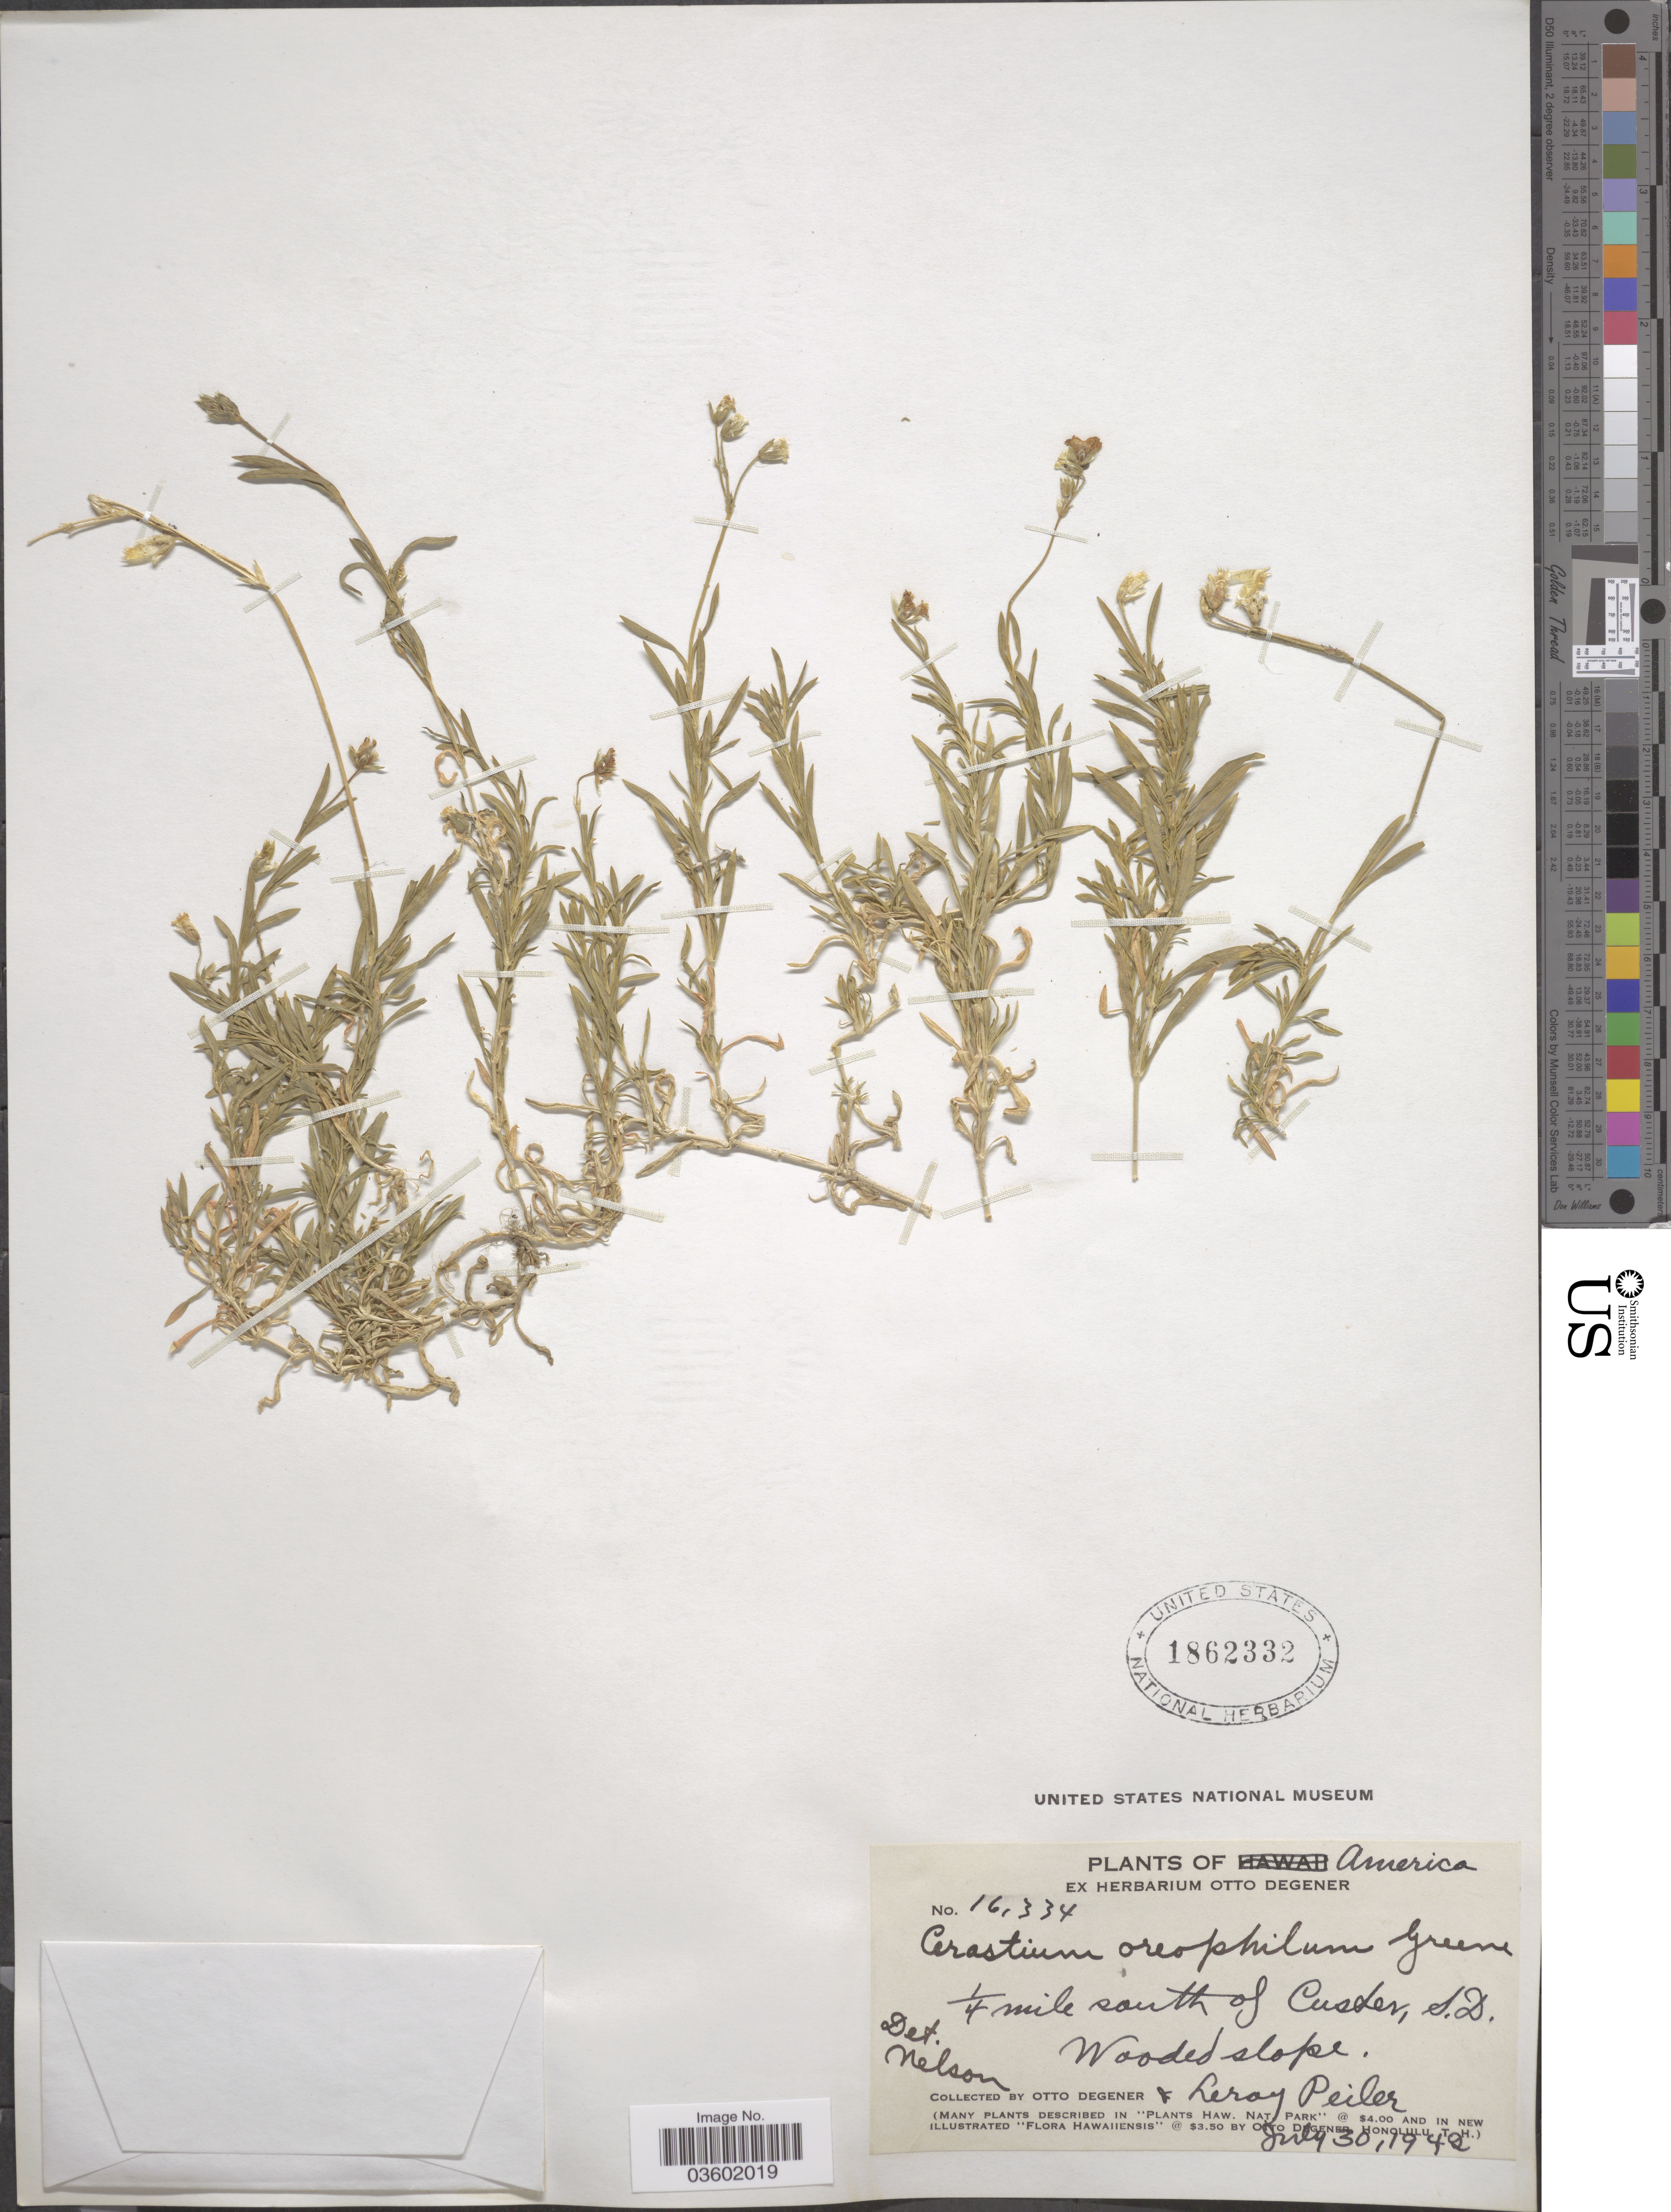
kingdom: Plantae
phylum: Tracheophyta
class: Magnoliopsida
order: Caryophyllales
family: Caryophyllaceae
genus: Cerastium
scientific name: Cerastium oreophilum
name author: Greene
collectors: O. Degener & L. Peiler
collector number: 16334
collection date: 1942-07-30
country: United States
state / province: South Dakota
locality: ¼ mile south of Custer.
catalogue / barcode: US 1862332